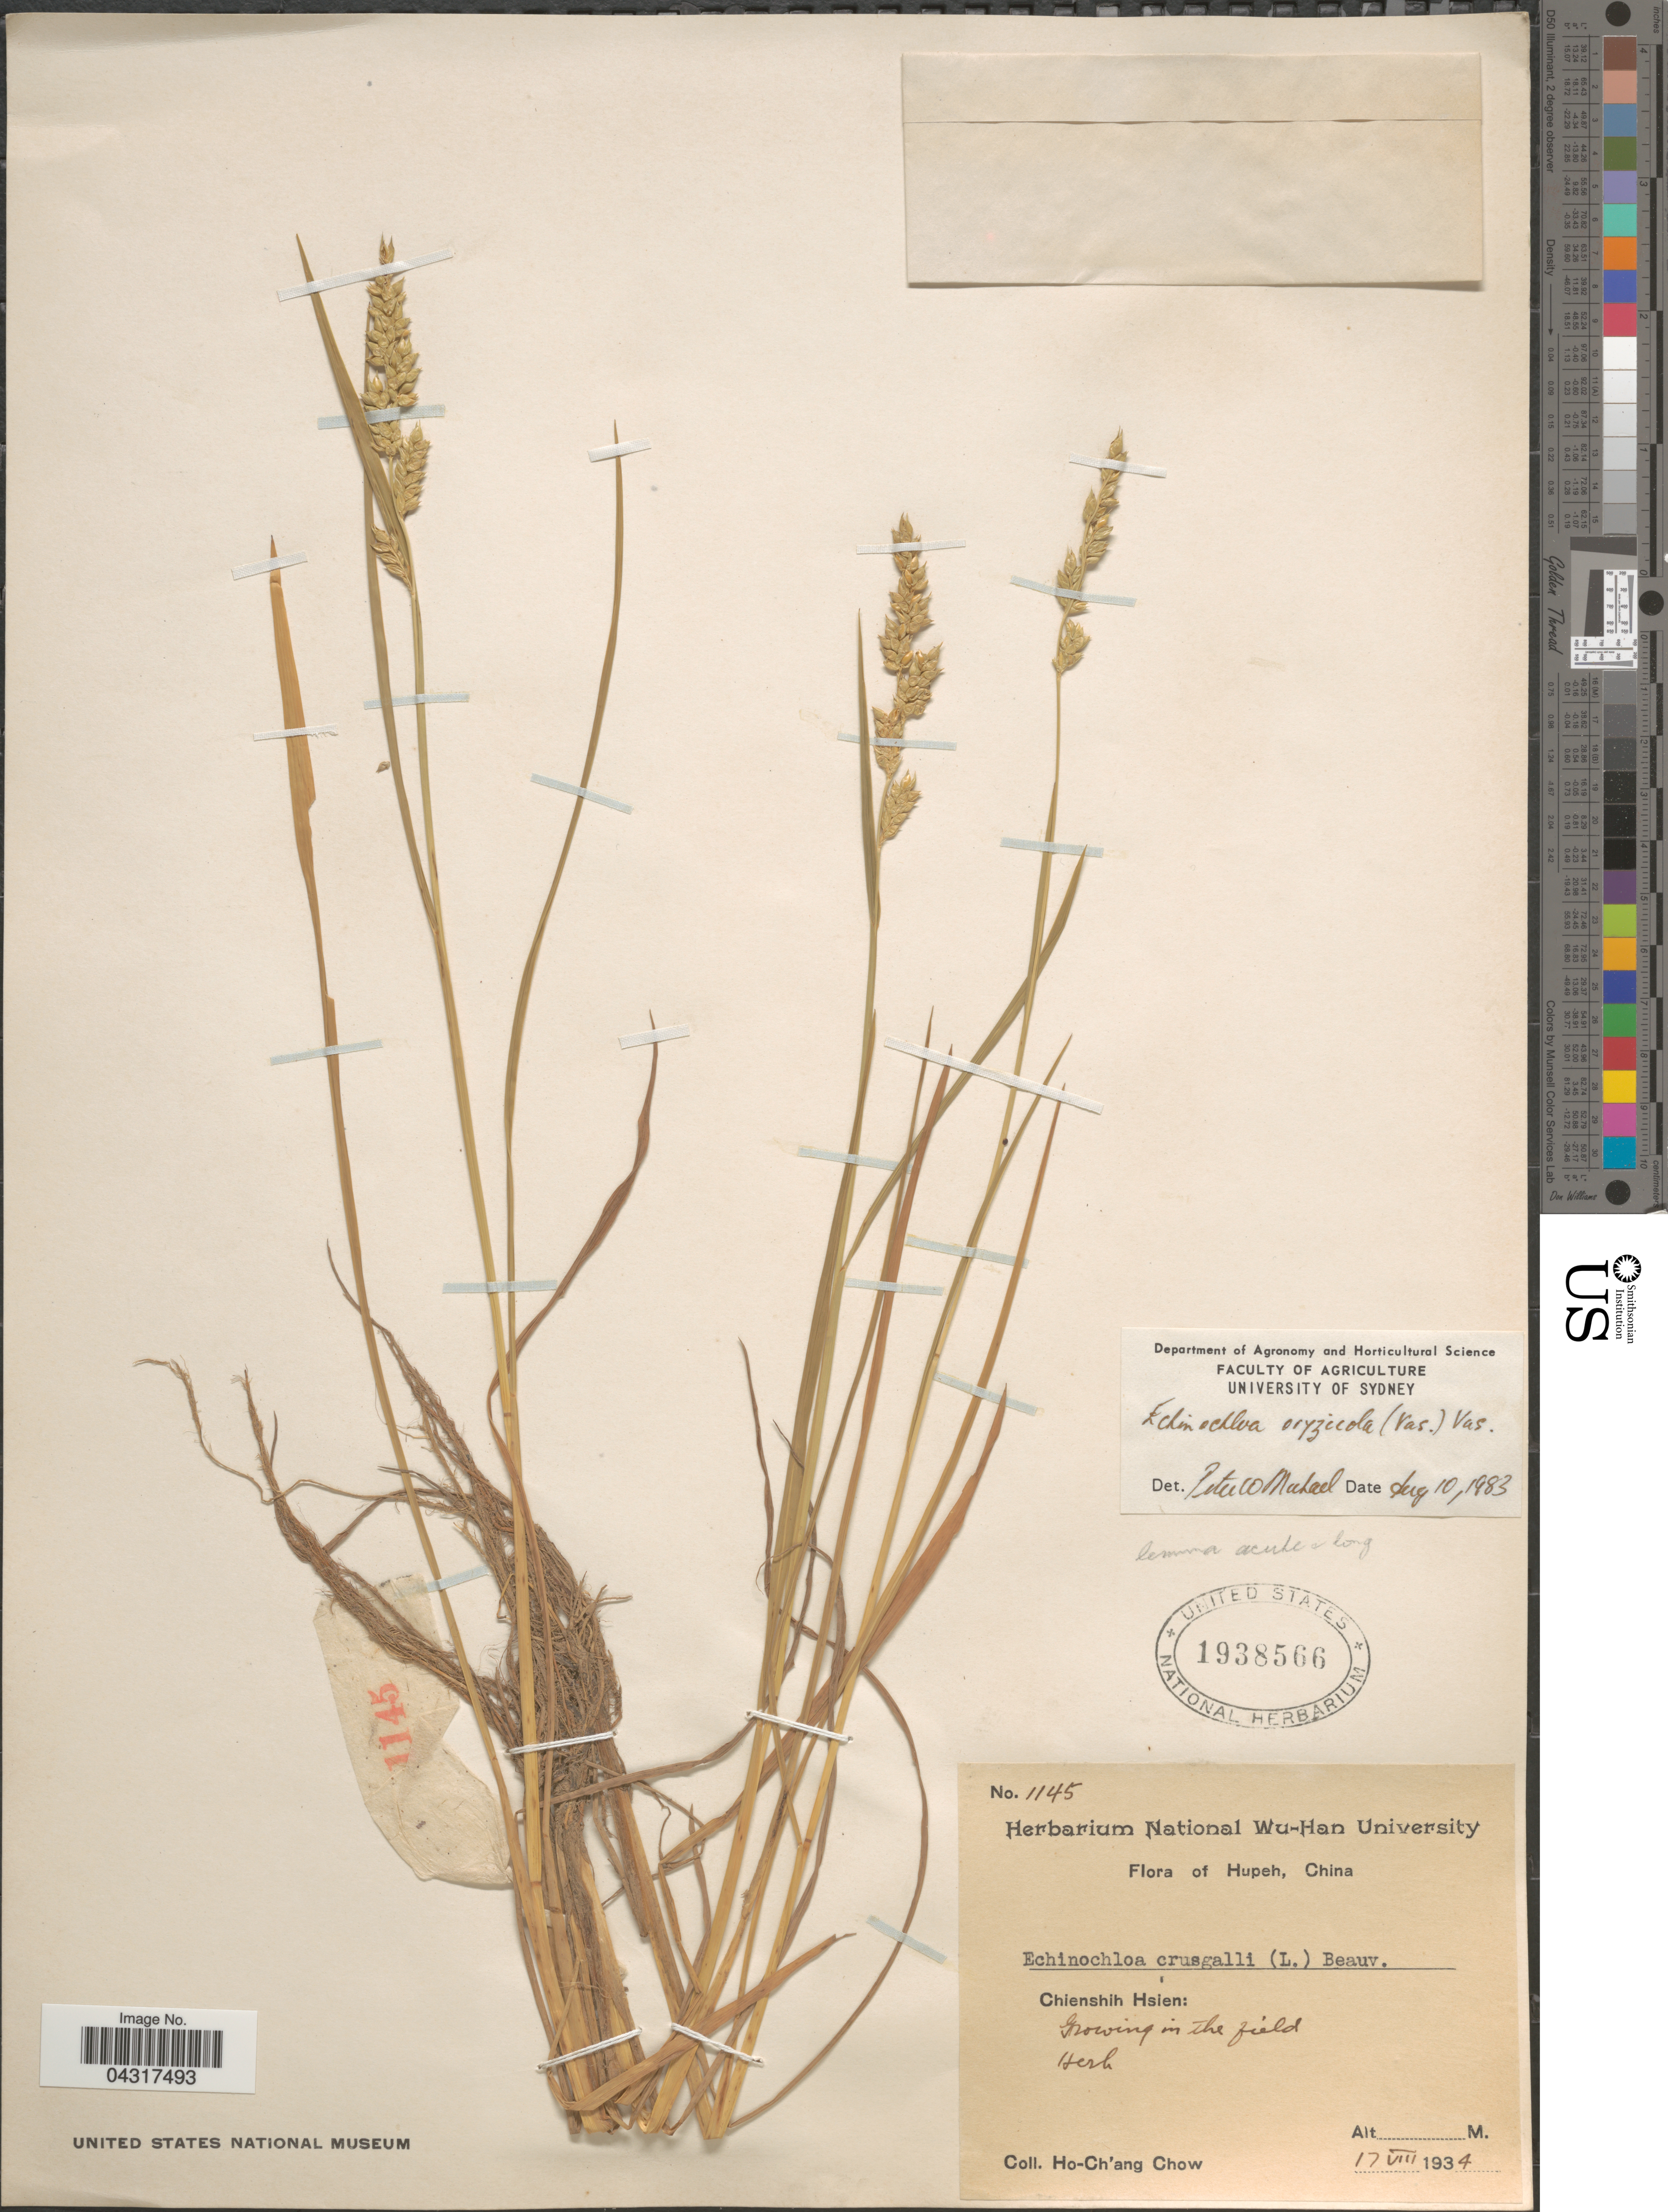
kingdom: Plantae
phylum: Tracheophyta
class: Liliopsida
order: Poales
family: Poaceae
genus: Echinochloa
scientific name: Echinochloa oryzoides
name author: (Ard.) Fritsch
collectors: H. Chow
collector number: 1145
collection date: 1934-08-17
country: China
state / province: Hubei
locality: Hupeh. Chienshih Hsien.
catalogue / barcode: US 1938566